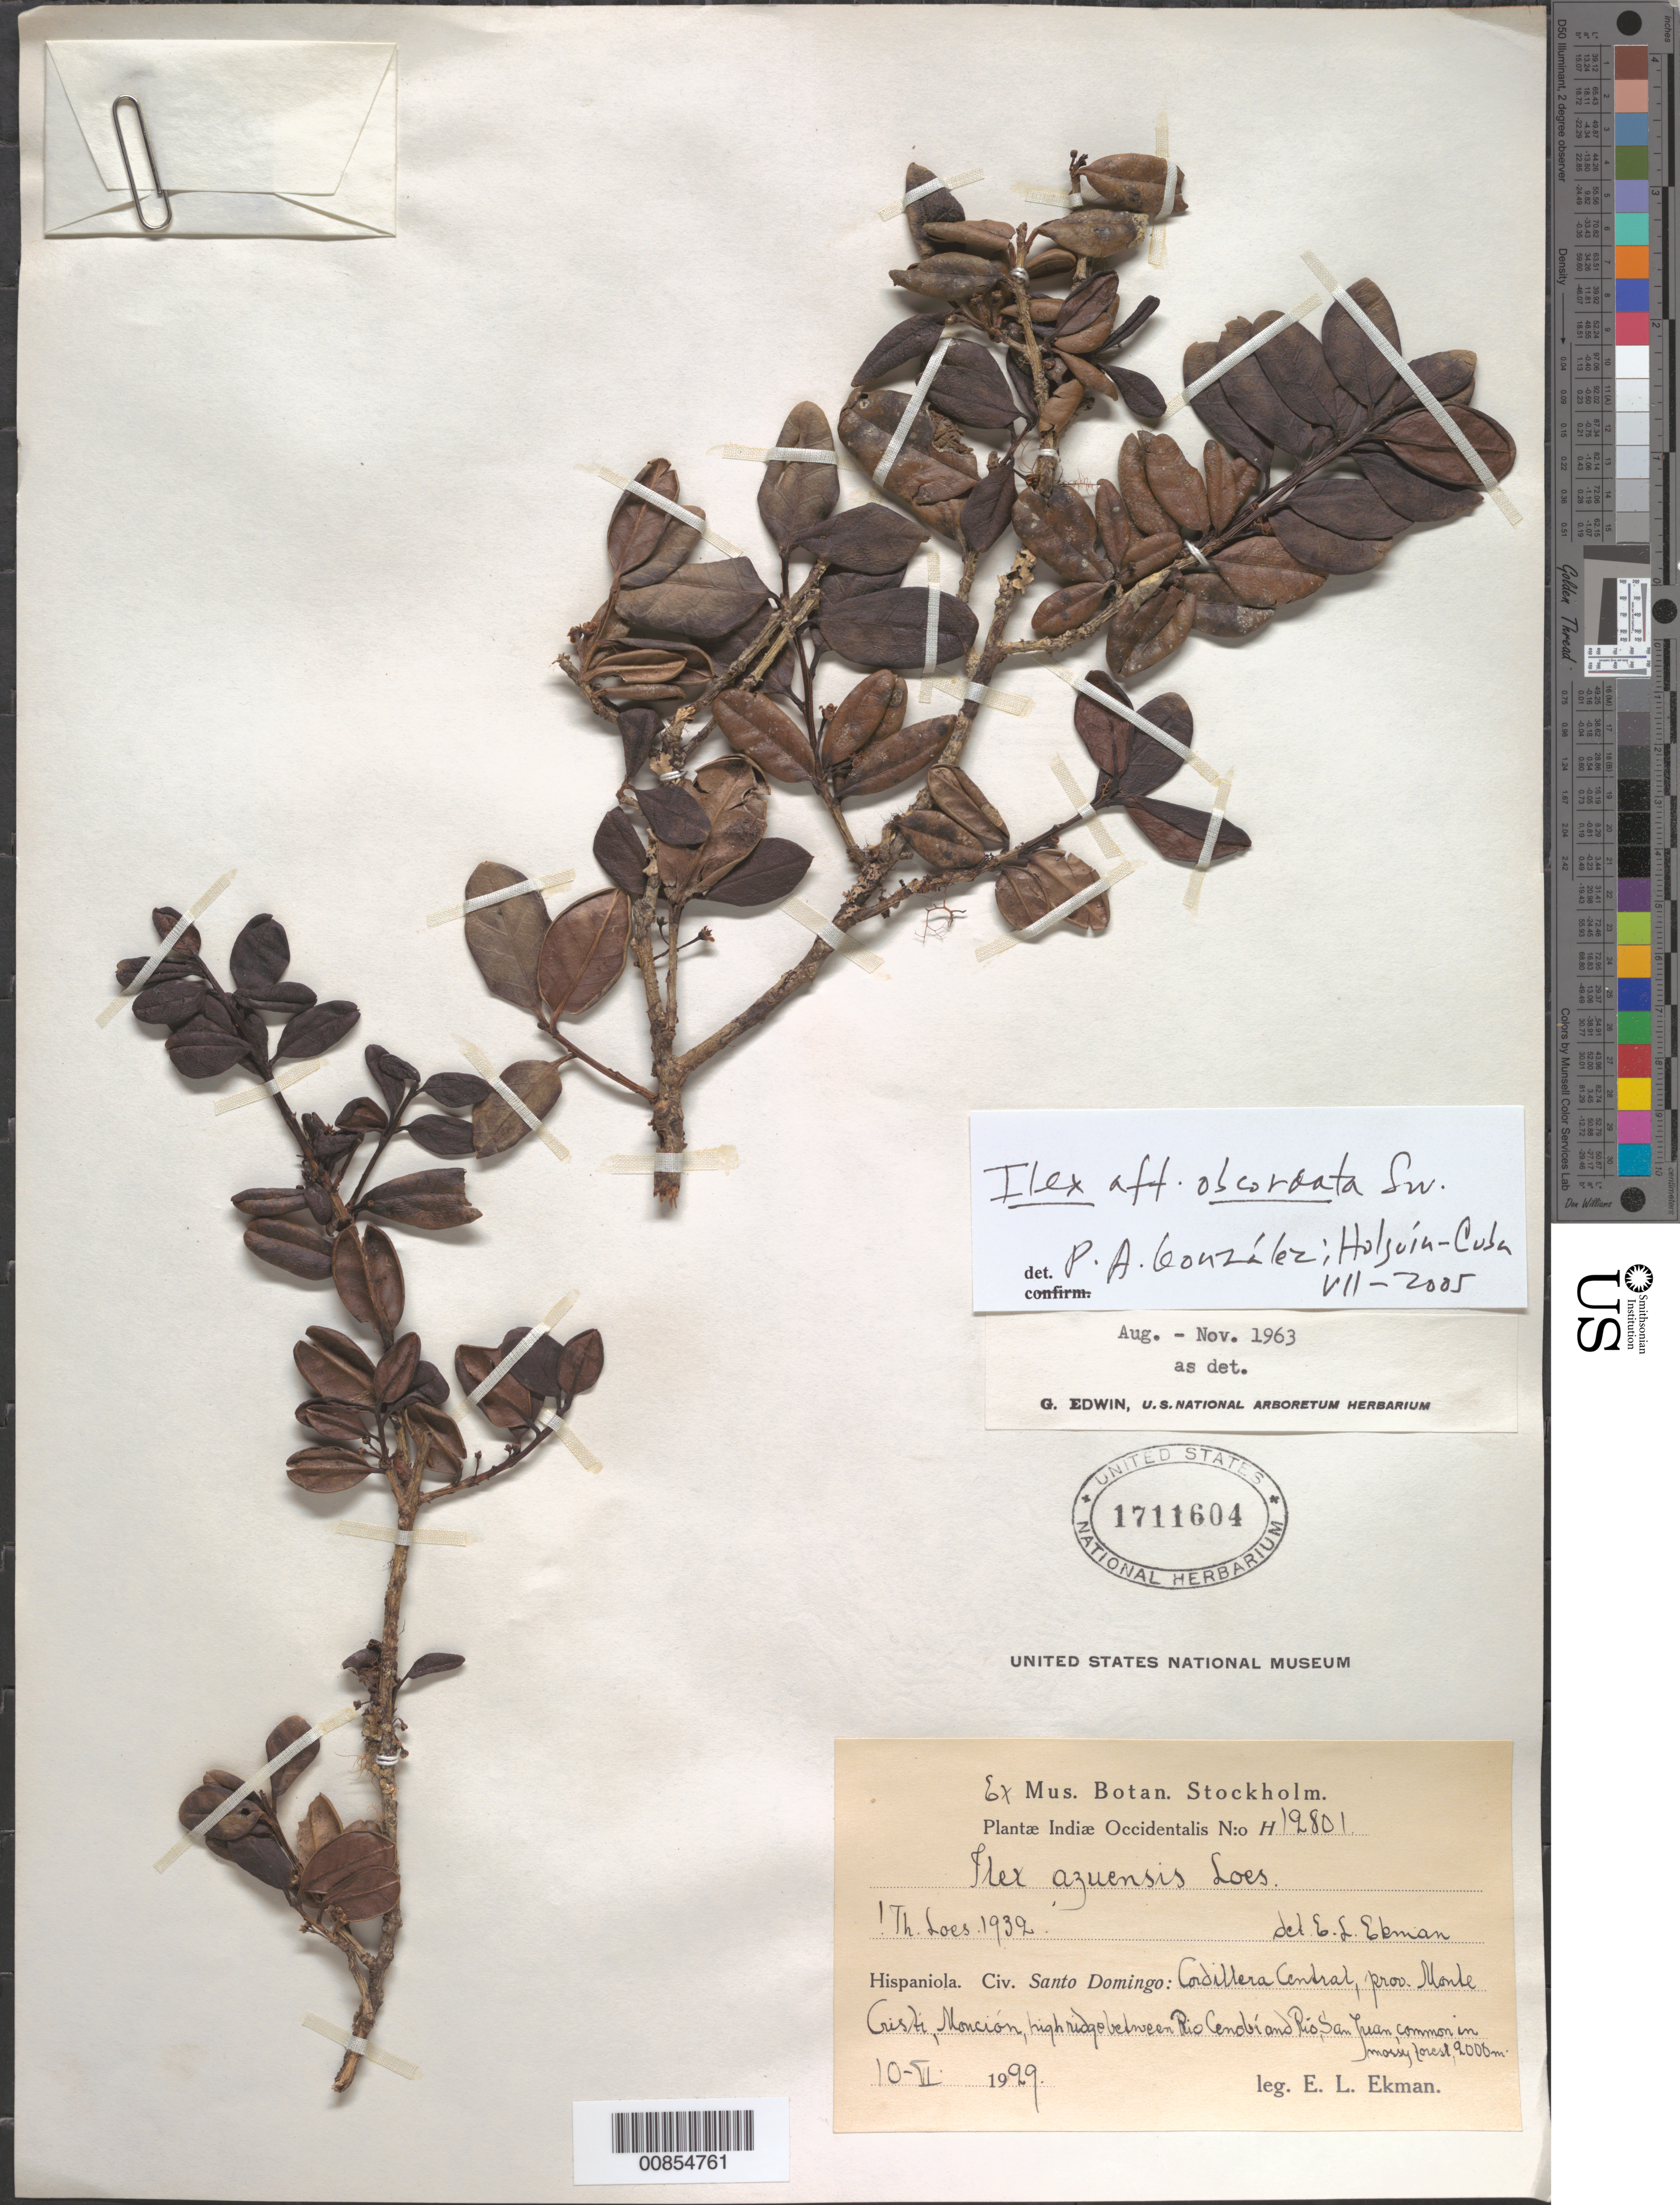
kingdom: Plantae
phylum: Tracheophyta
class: Magnoliopsida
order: Aquifoliales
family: Aquifoliaceae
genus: Ilex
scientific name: Ilex azuensis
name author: Loes.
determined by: Loes, TH.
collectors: E. L. Ekman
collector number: H 12801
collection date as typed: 10 Jun 1929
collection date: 1929-06-10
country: Dominican Republic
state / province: Monte Cristi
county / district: Monción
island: Hispaniola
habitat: Mossy forest on high ridge between rivers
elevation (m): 200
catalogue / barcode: US 1711604